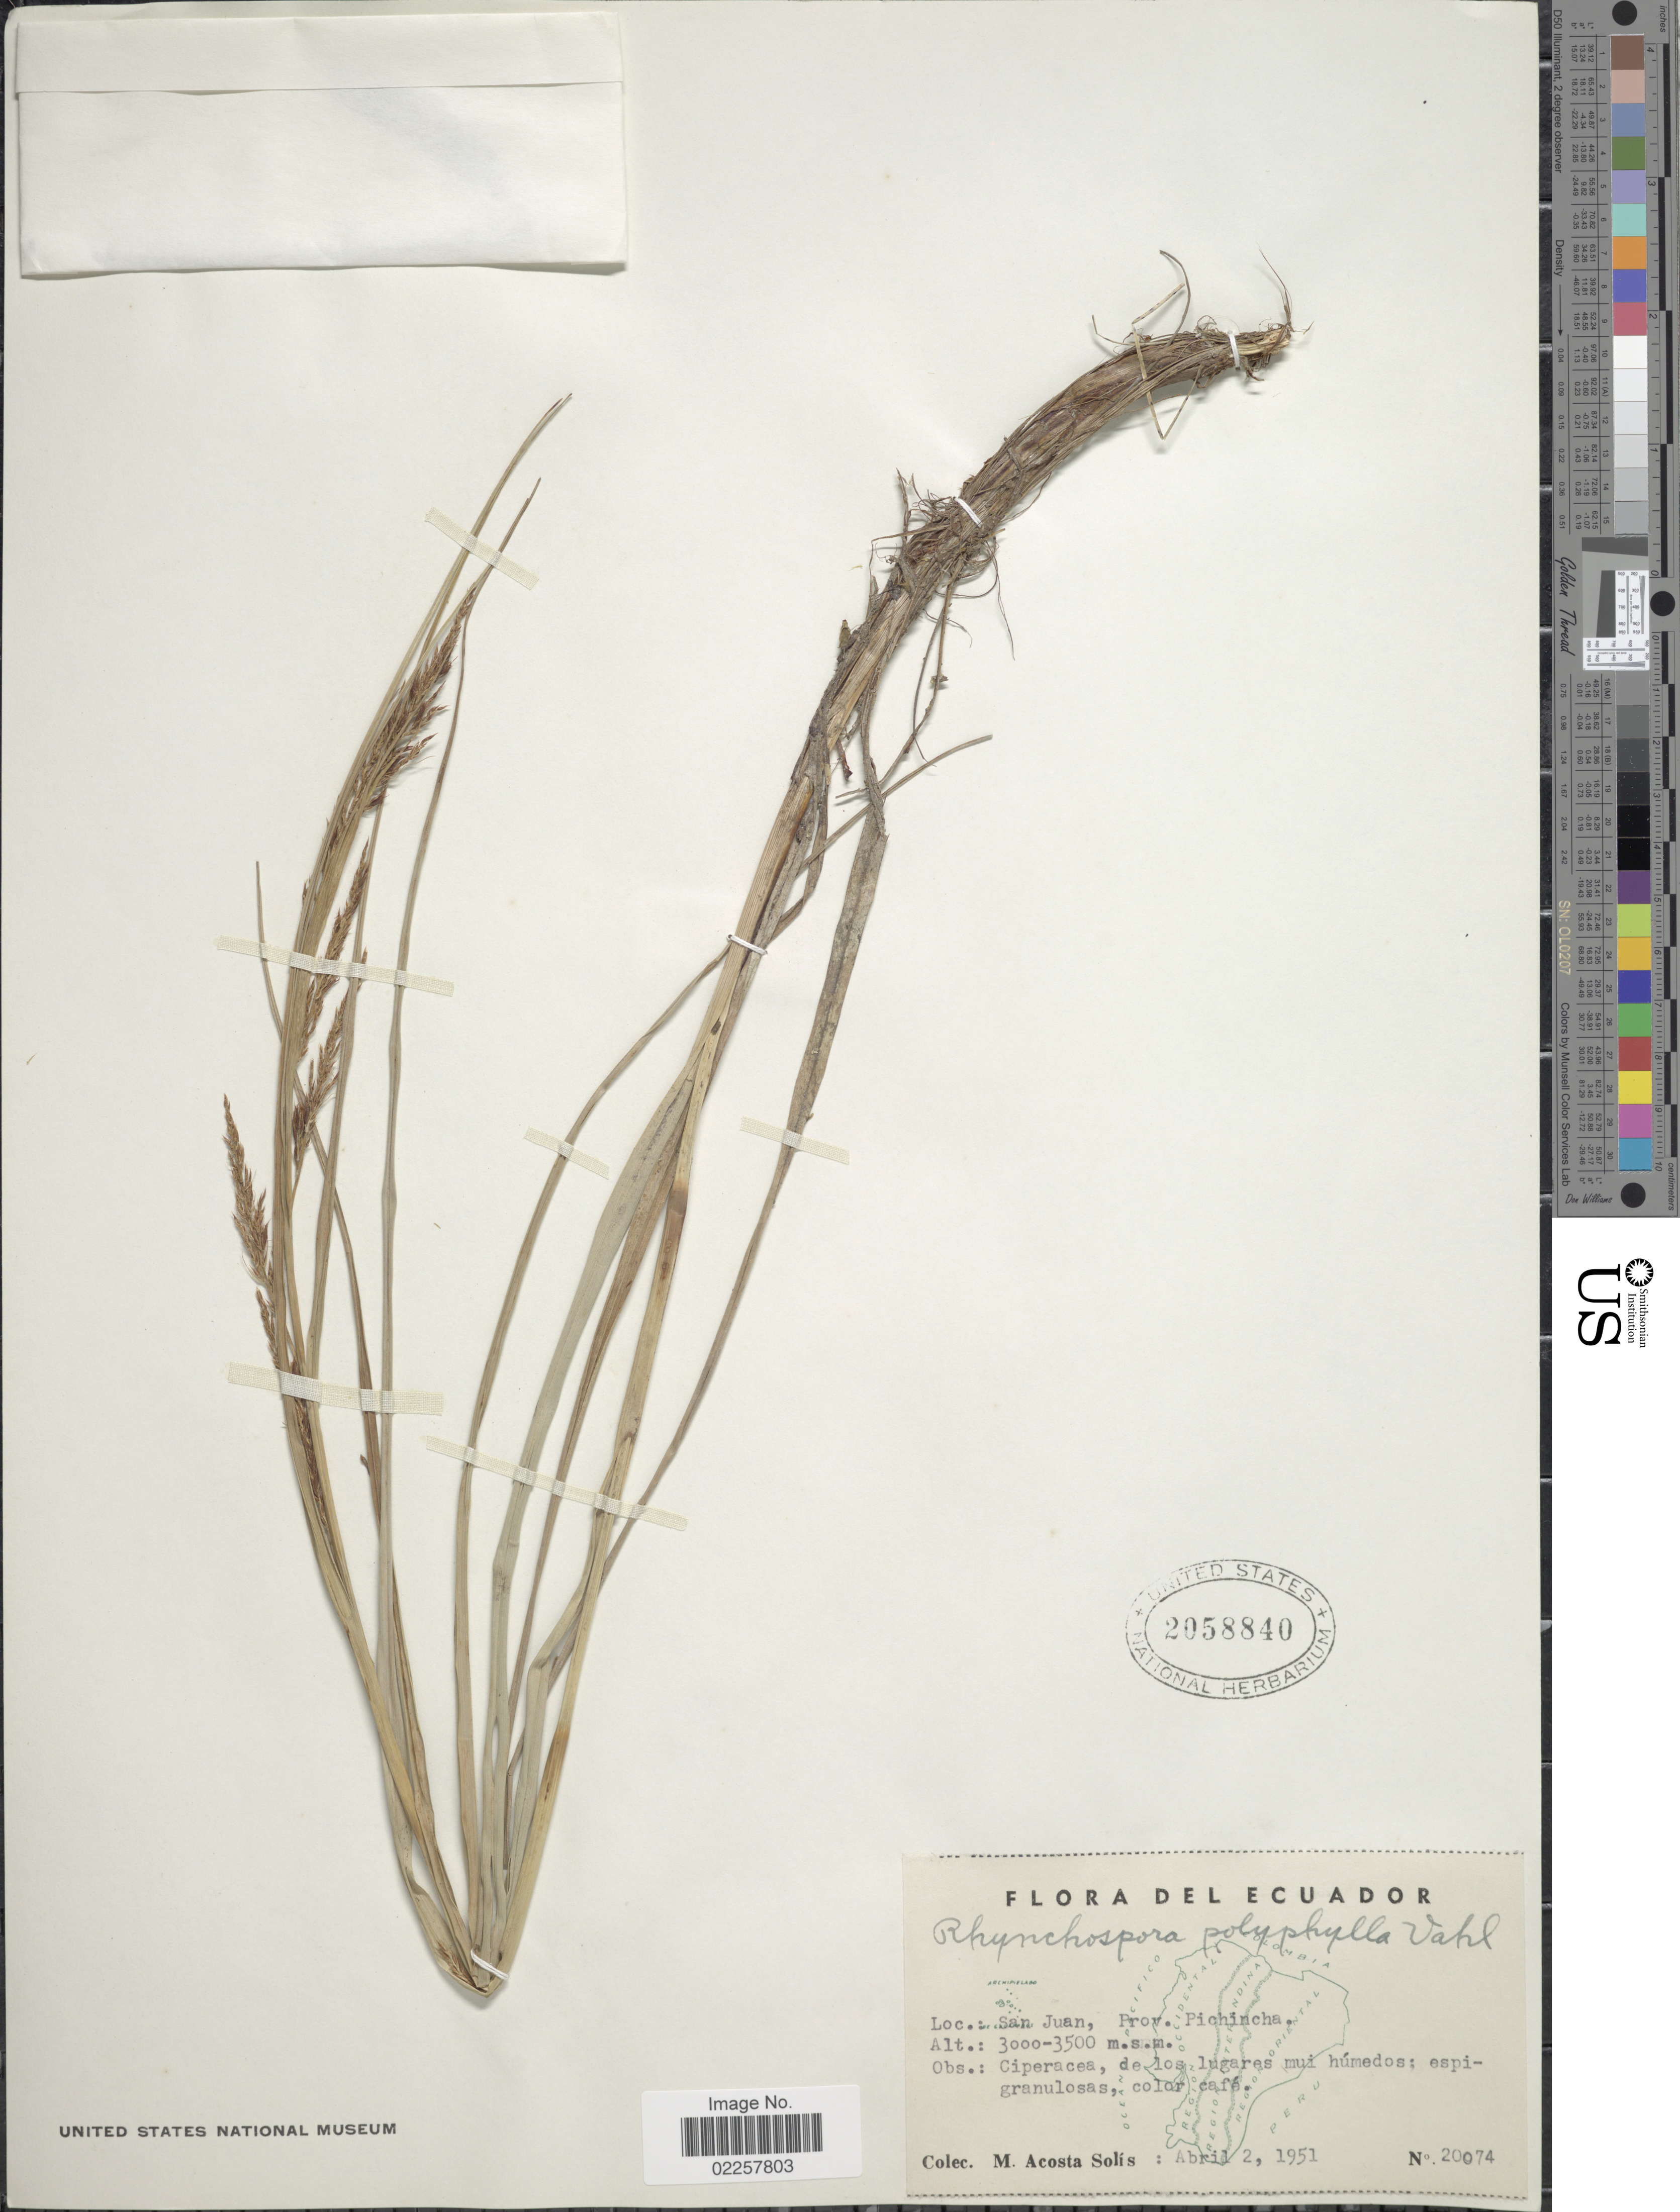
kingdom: Plantae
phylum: Tracheophyta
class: Liliopsida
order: Poales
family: Cyperaceae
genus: Rhynchospora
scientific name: Rhynchospora sp.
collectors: M. Acosta Solis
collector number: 20074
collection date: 1951-04-02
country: Ecuador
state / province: Pichincha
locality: San Juan, Prov. Pichincha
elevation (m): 3000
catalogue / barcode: US 2058840